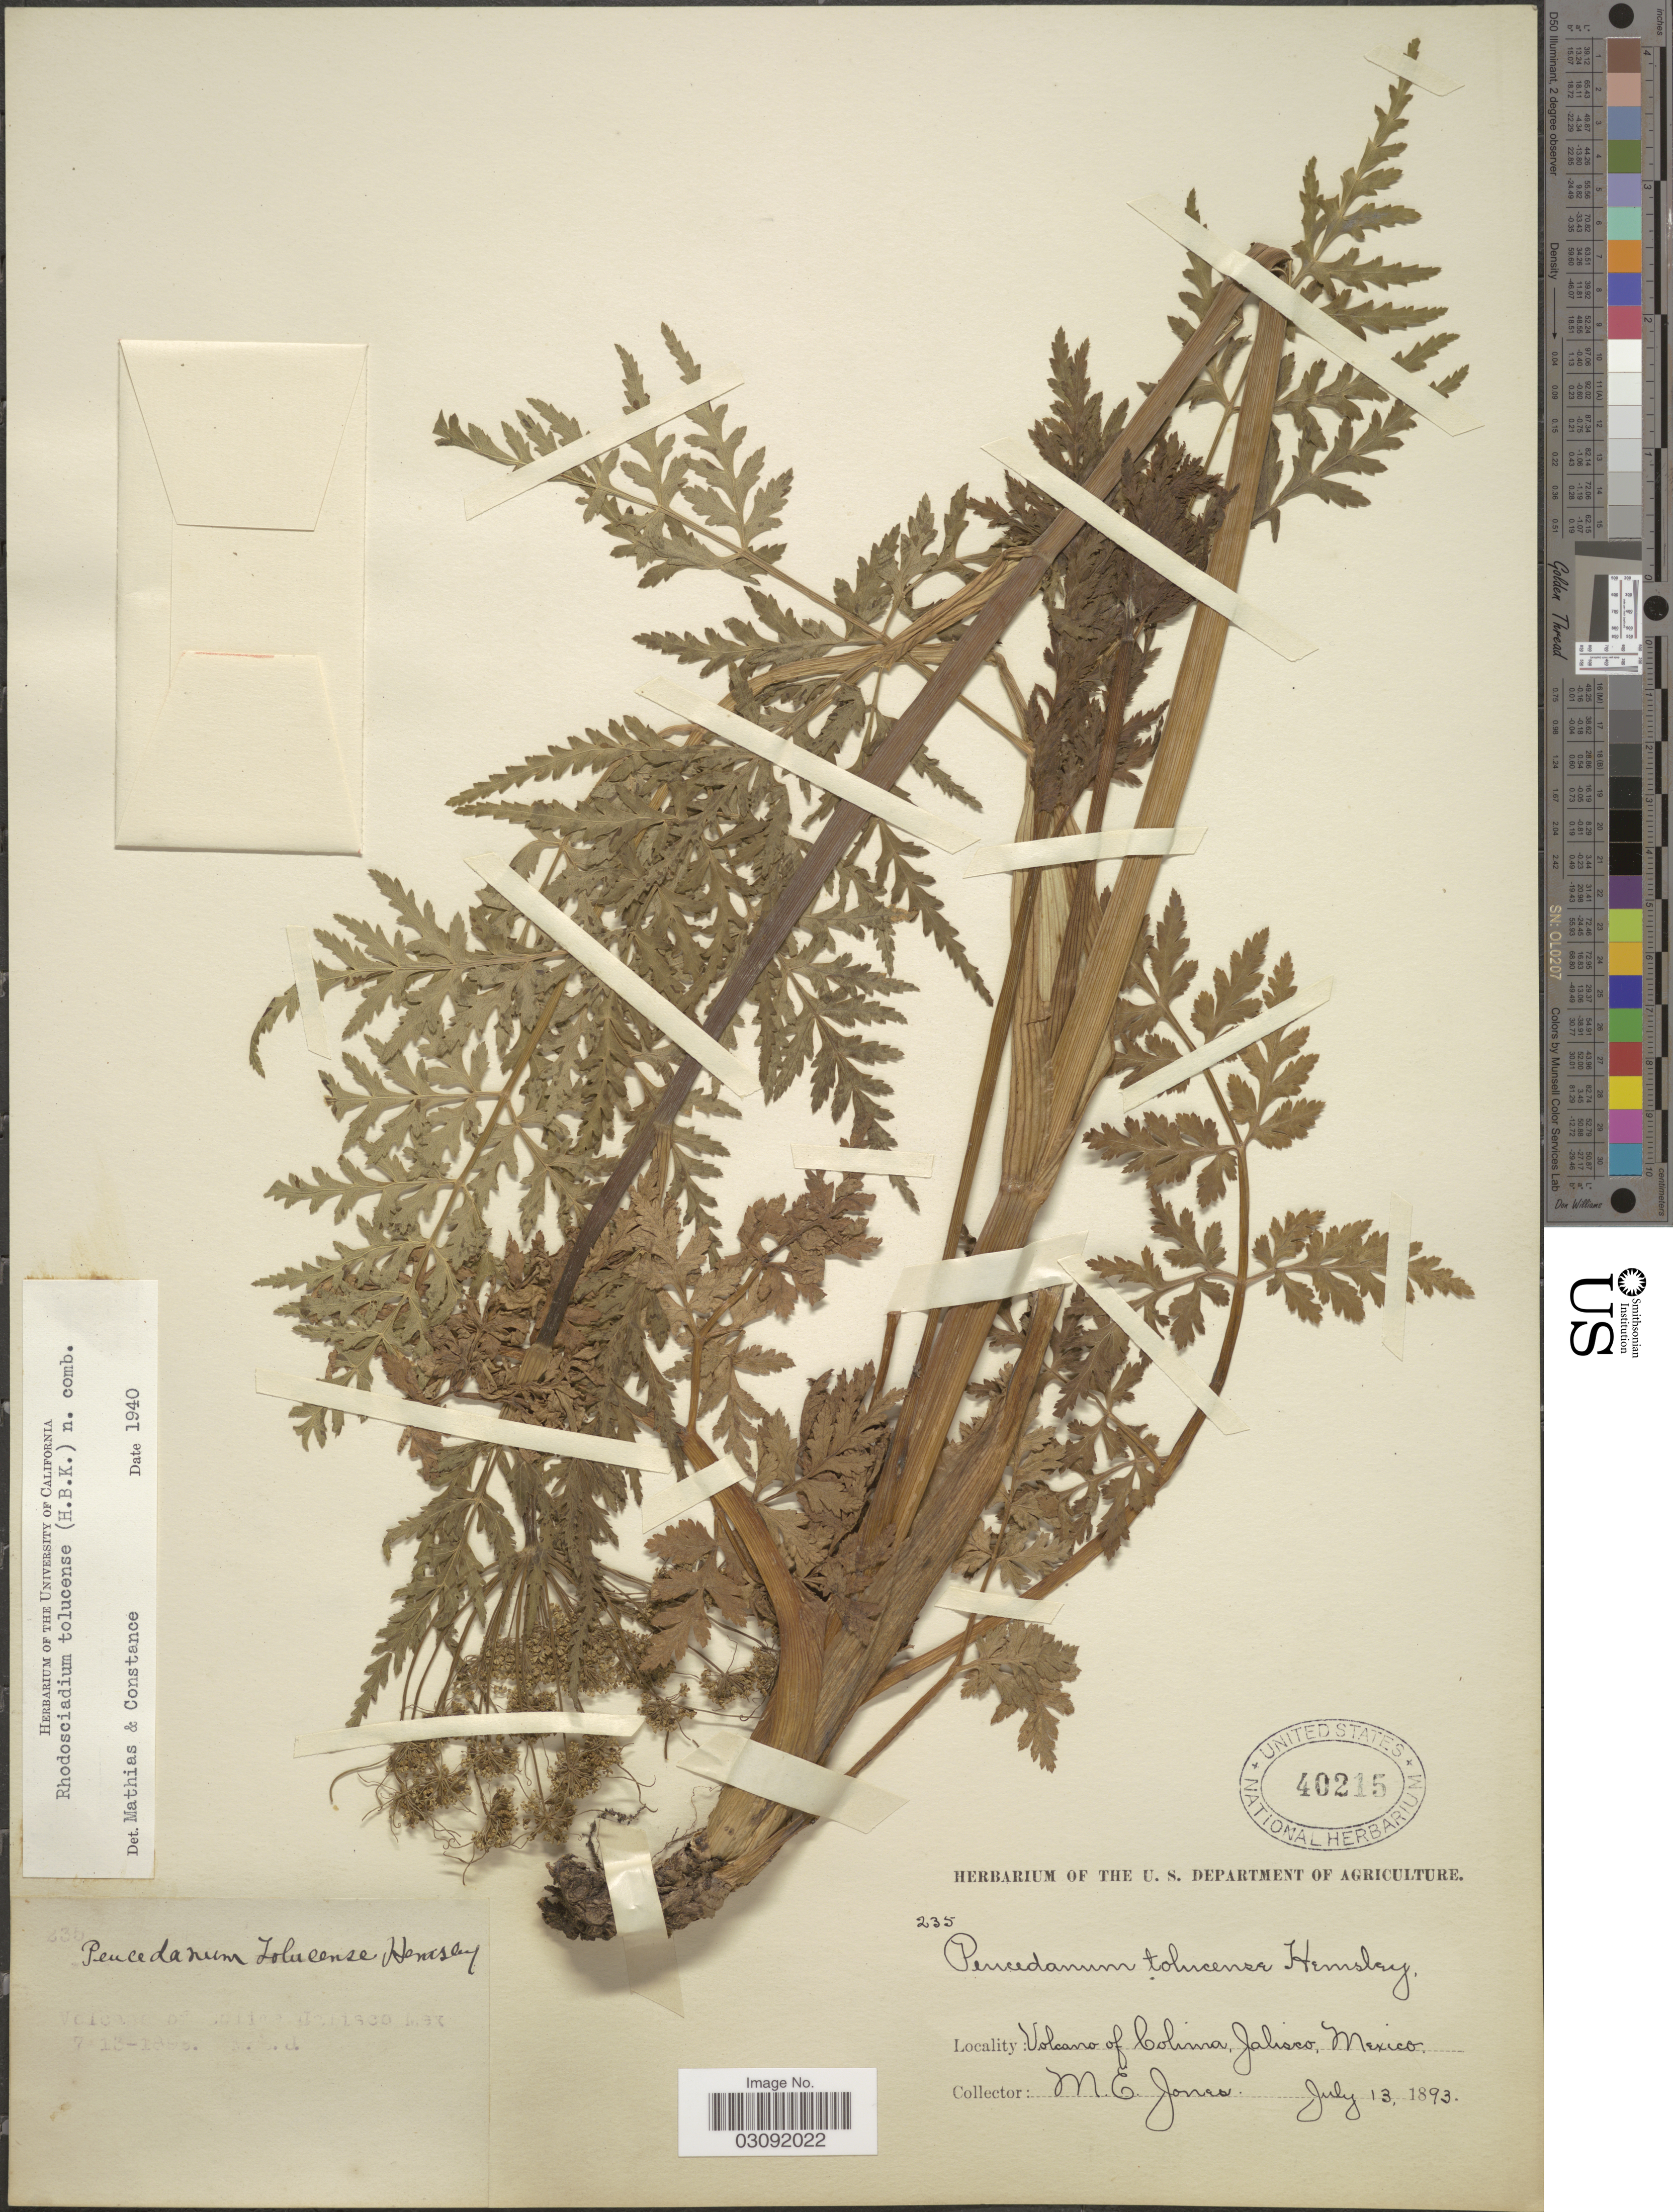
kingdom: Plantae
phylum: Tracheophyta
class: Magnoliopsida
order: Apiales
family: Apiaceae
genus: Rhodosciadium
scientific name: Rhodosciadium tolucense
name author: (Kunth) Mathias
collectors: M. E. Jones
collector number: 235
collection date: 1893-07-13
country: Mexico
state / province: Jalisco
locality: Volcano of Colima.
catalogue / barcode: US 40215